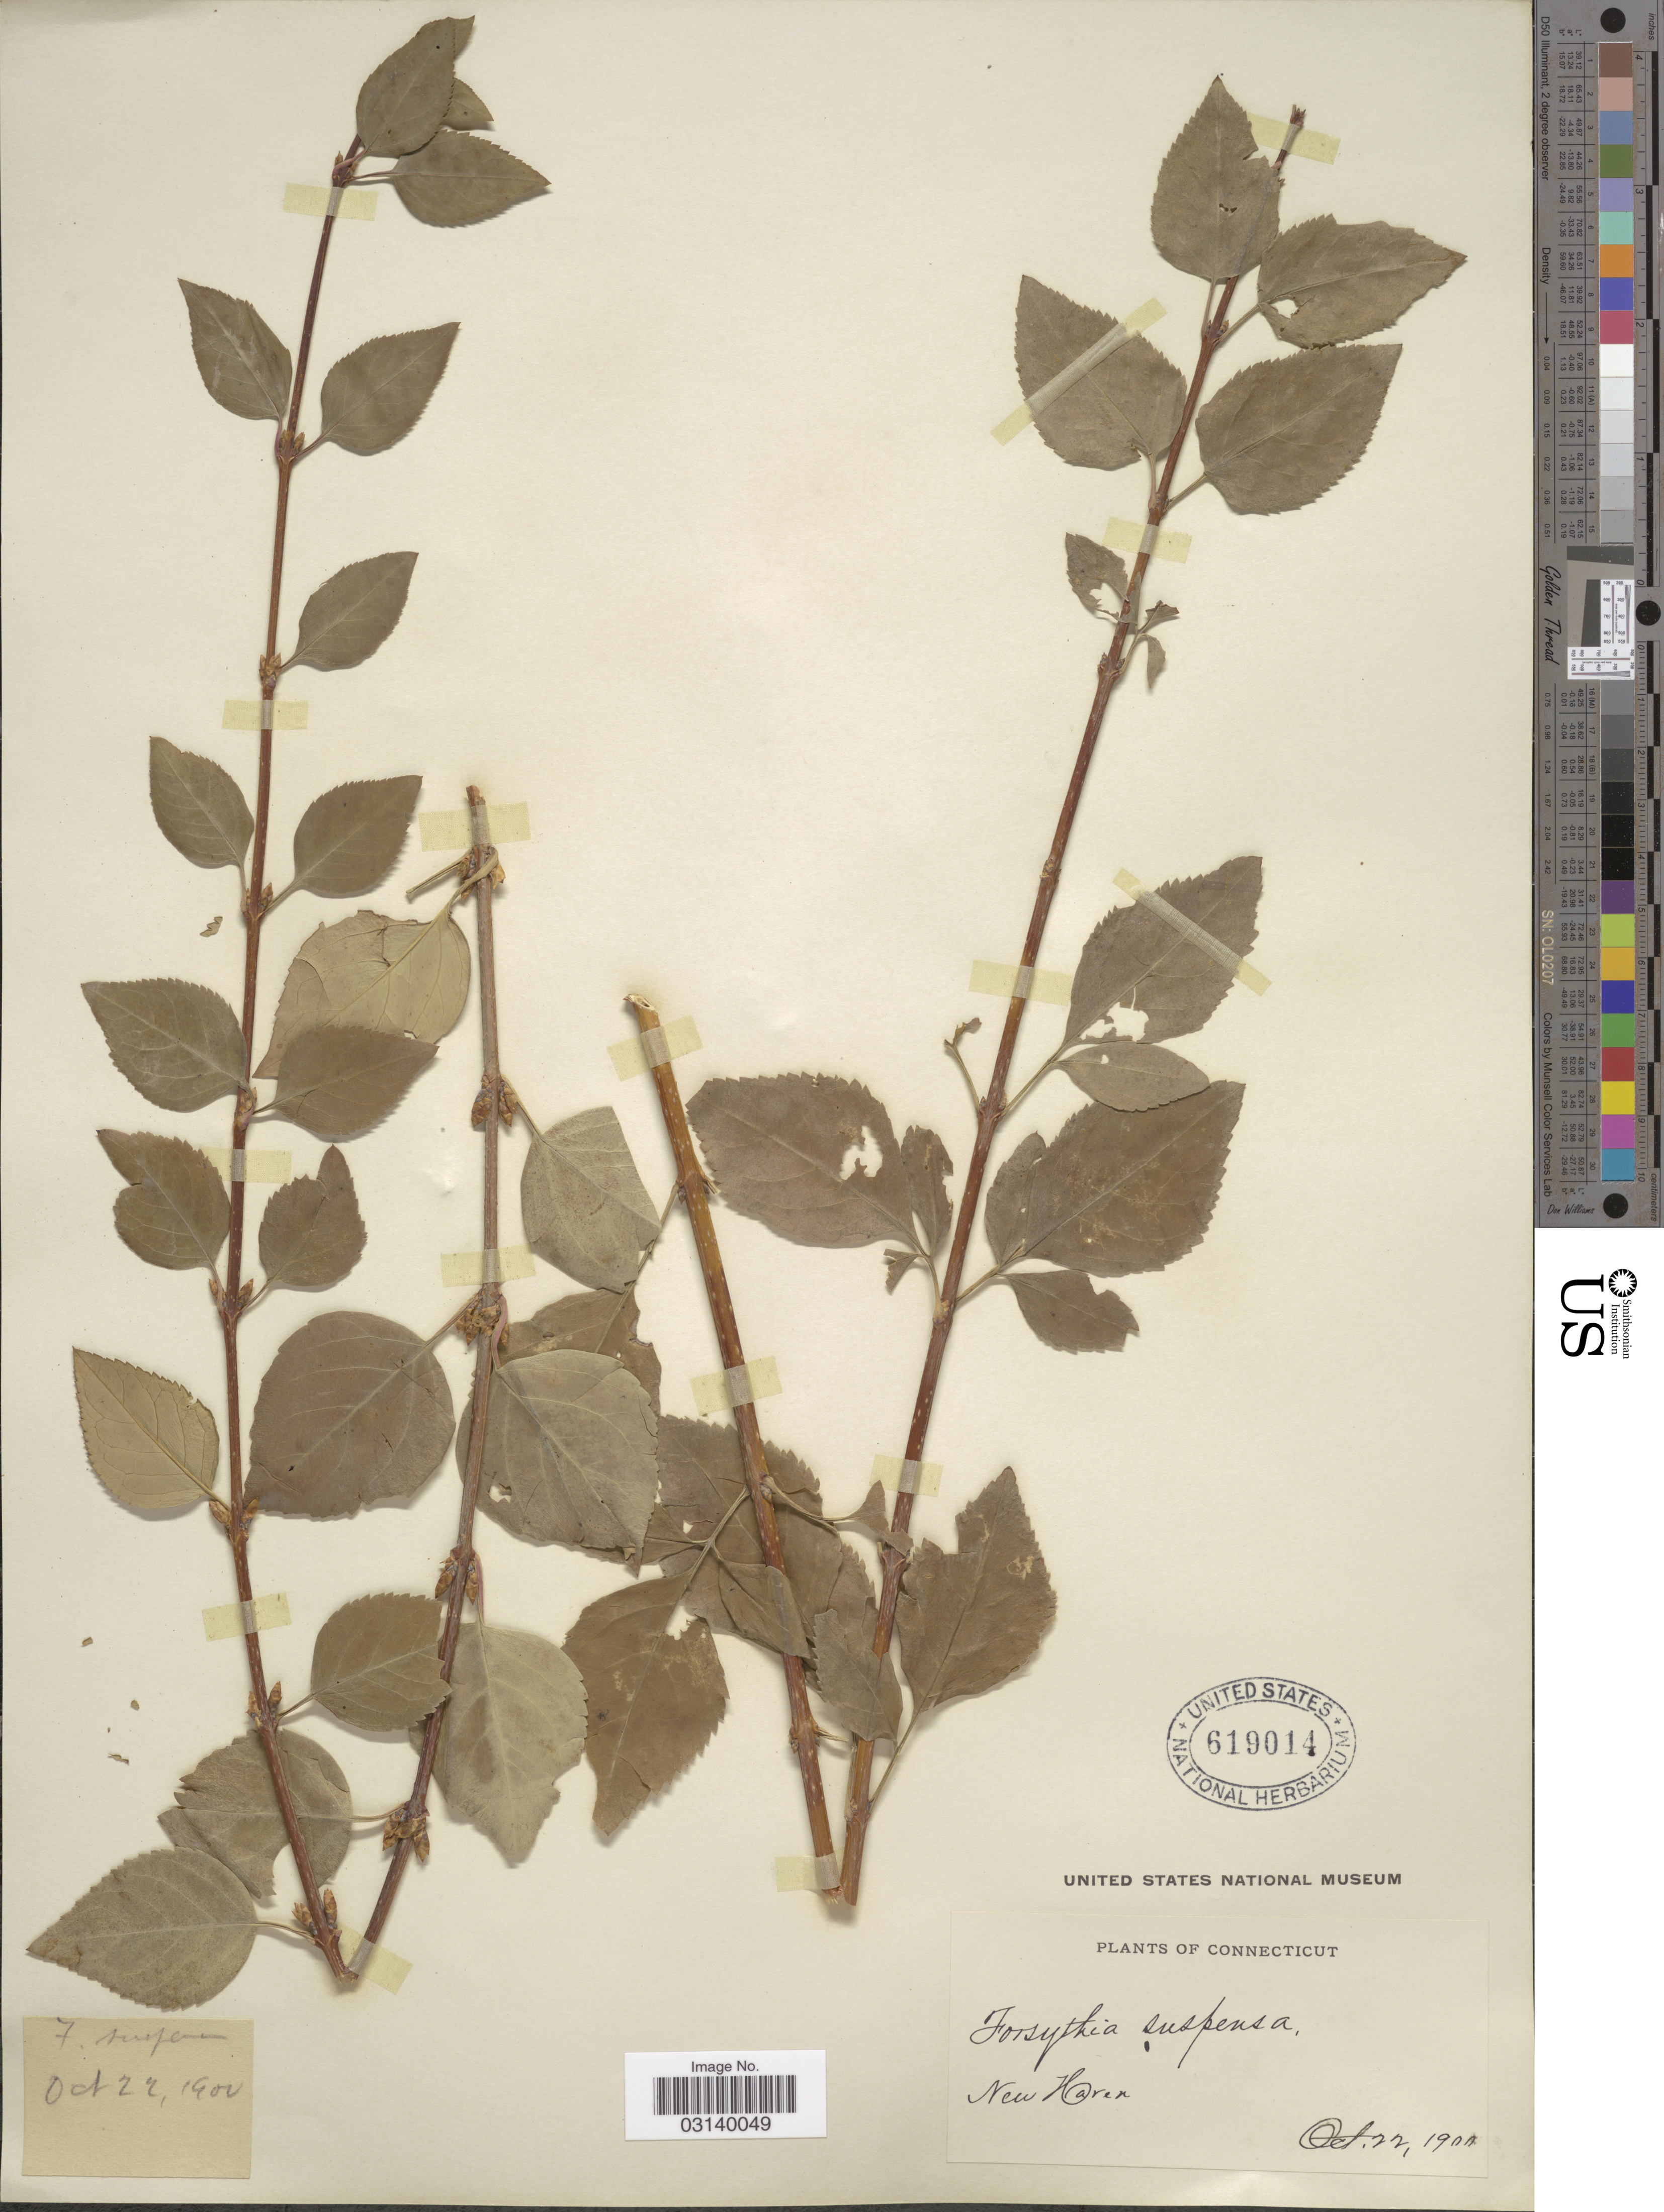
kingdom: Plantae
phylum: Tracheophyta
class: Magnoliopsida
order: Lamiales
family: Oleaceae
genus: Forsythia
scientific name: Forsythia suspensa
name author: (Thunb.) Vahl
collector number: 7 ?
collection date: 1900-10-22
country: United States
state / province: Connecticut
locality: New Haven.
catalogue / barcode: US 619014